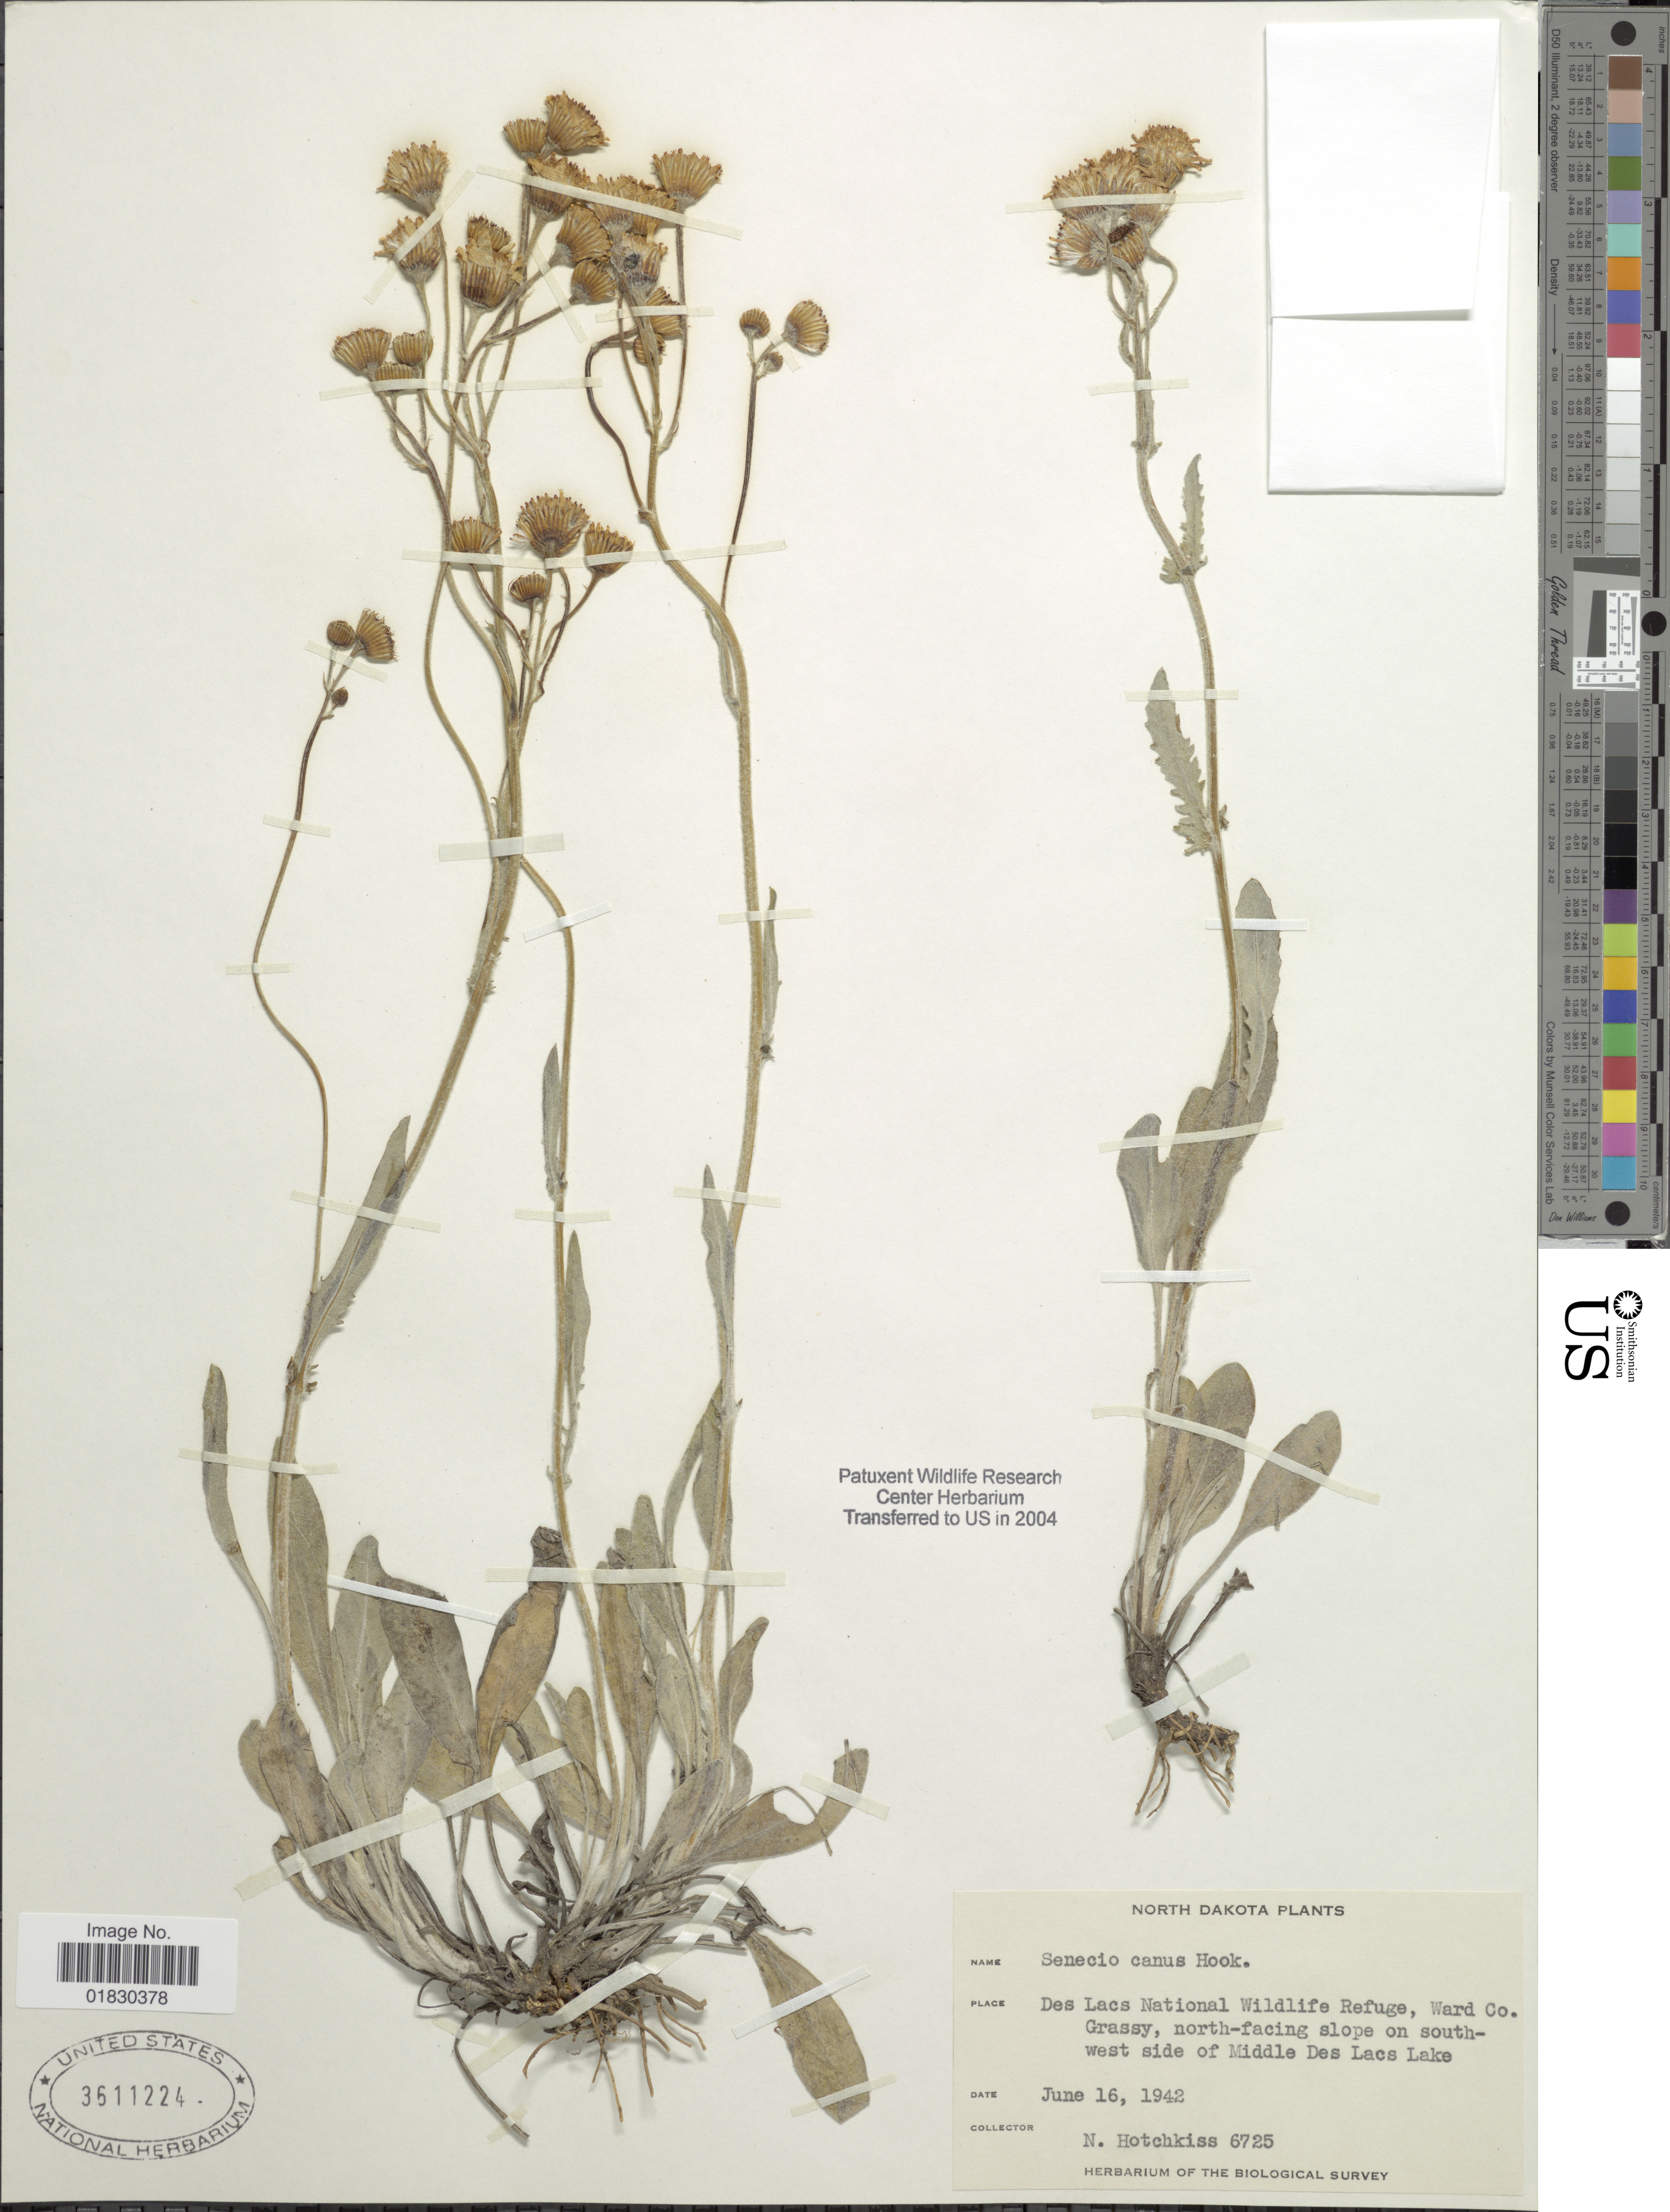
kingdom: Plantae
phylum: Tracheophyta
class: Magnoliopsida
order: Asterales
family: Asteraceae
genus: Packera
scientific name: Packera cana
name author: (Hook.) W.A. Weber & Á. Löve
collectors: N. Hotchkiss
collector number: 6725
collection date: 1942-06-16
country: United States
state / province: North Dakota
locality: Des Lacs National Wildlife Refuge, Ward Co., Grassy, north -facing slope on southwest side of Middle Des Lacs Lake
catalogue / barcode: US 3611224